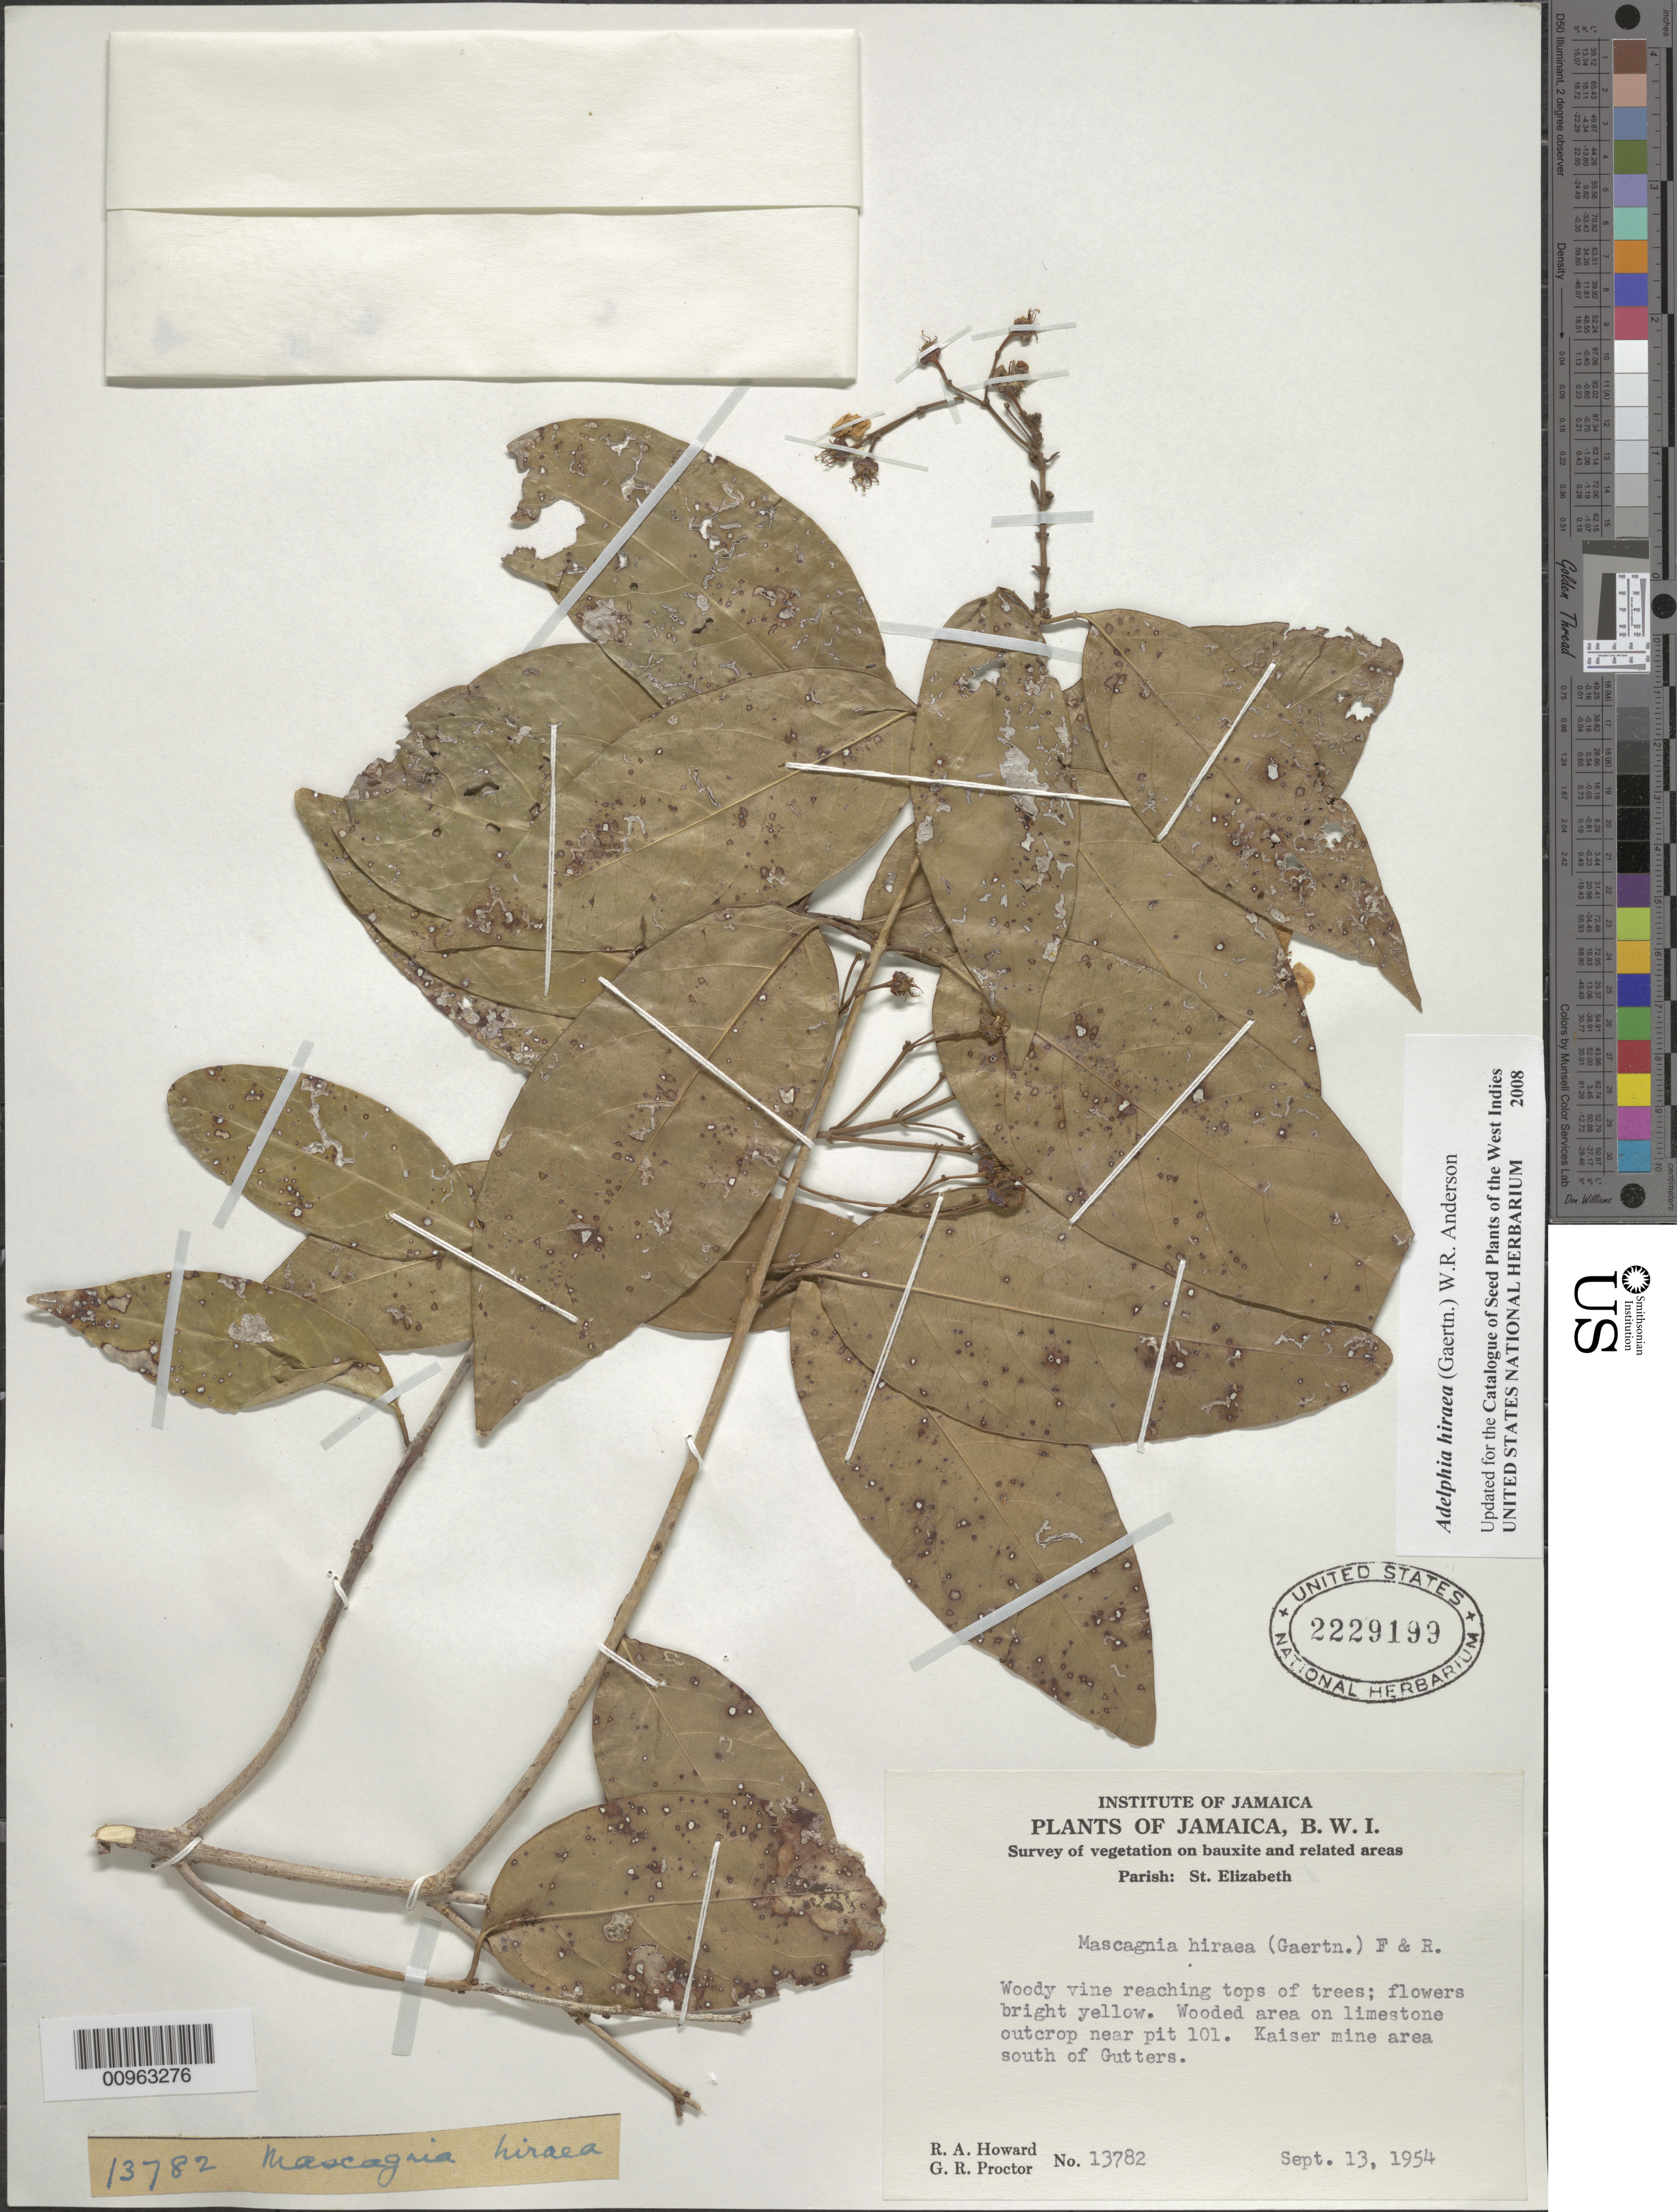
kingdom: Plantae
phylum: Tracheophyta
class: Magnoliopsida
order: Malpighiales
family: Malpighiaceae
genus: Adelphia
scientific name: Adelphia hiraea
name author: (Gaertn.) W.R. Anderson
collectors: R. A. Howard & G. R. Proctor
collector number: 13782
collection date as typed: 13 Sep 1954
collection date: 1954-09-13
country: Jamaica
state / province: Saint Elizabeth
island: Jamaica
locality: Near pit 101, Kaiser mine area, south of Gutters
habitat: Wooded area on limestone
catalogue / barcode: US 2229199